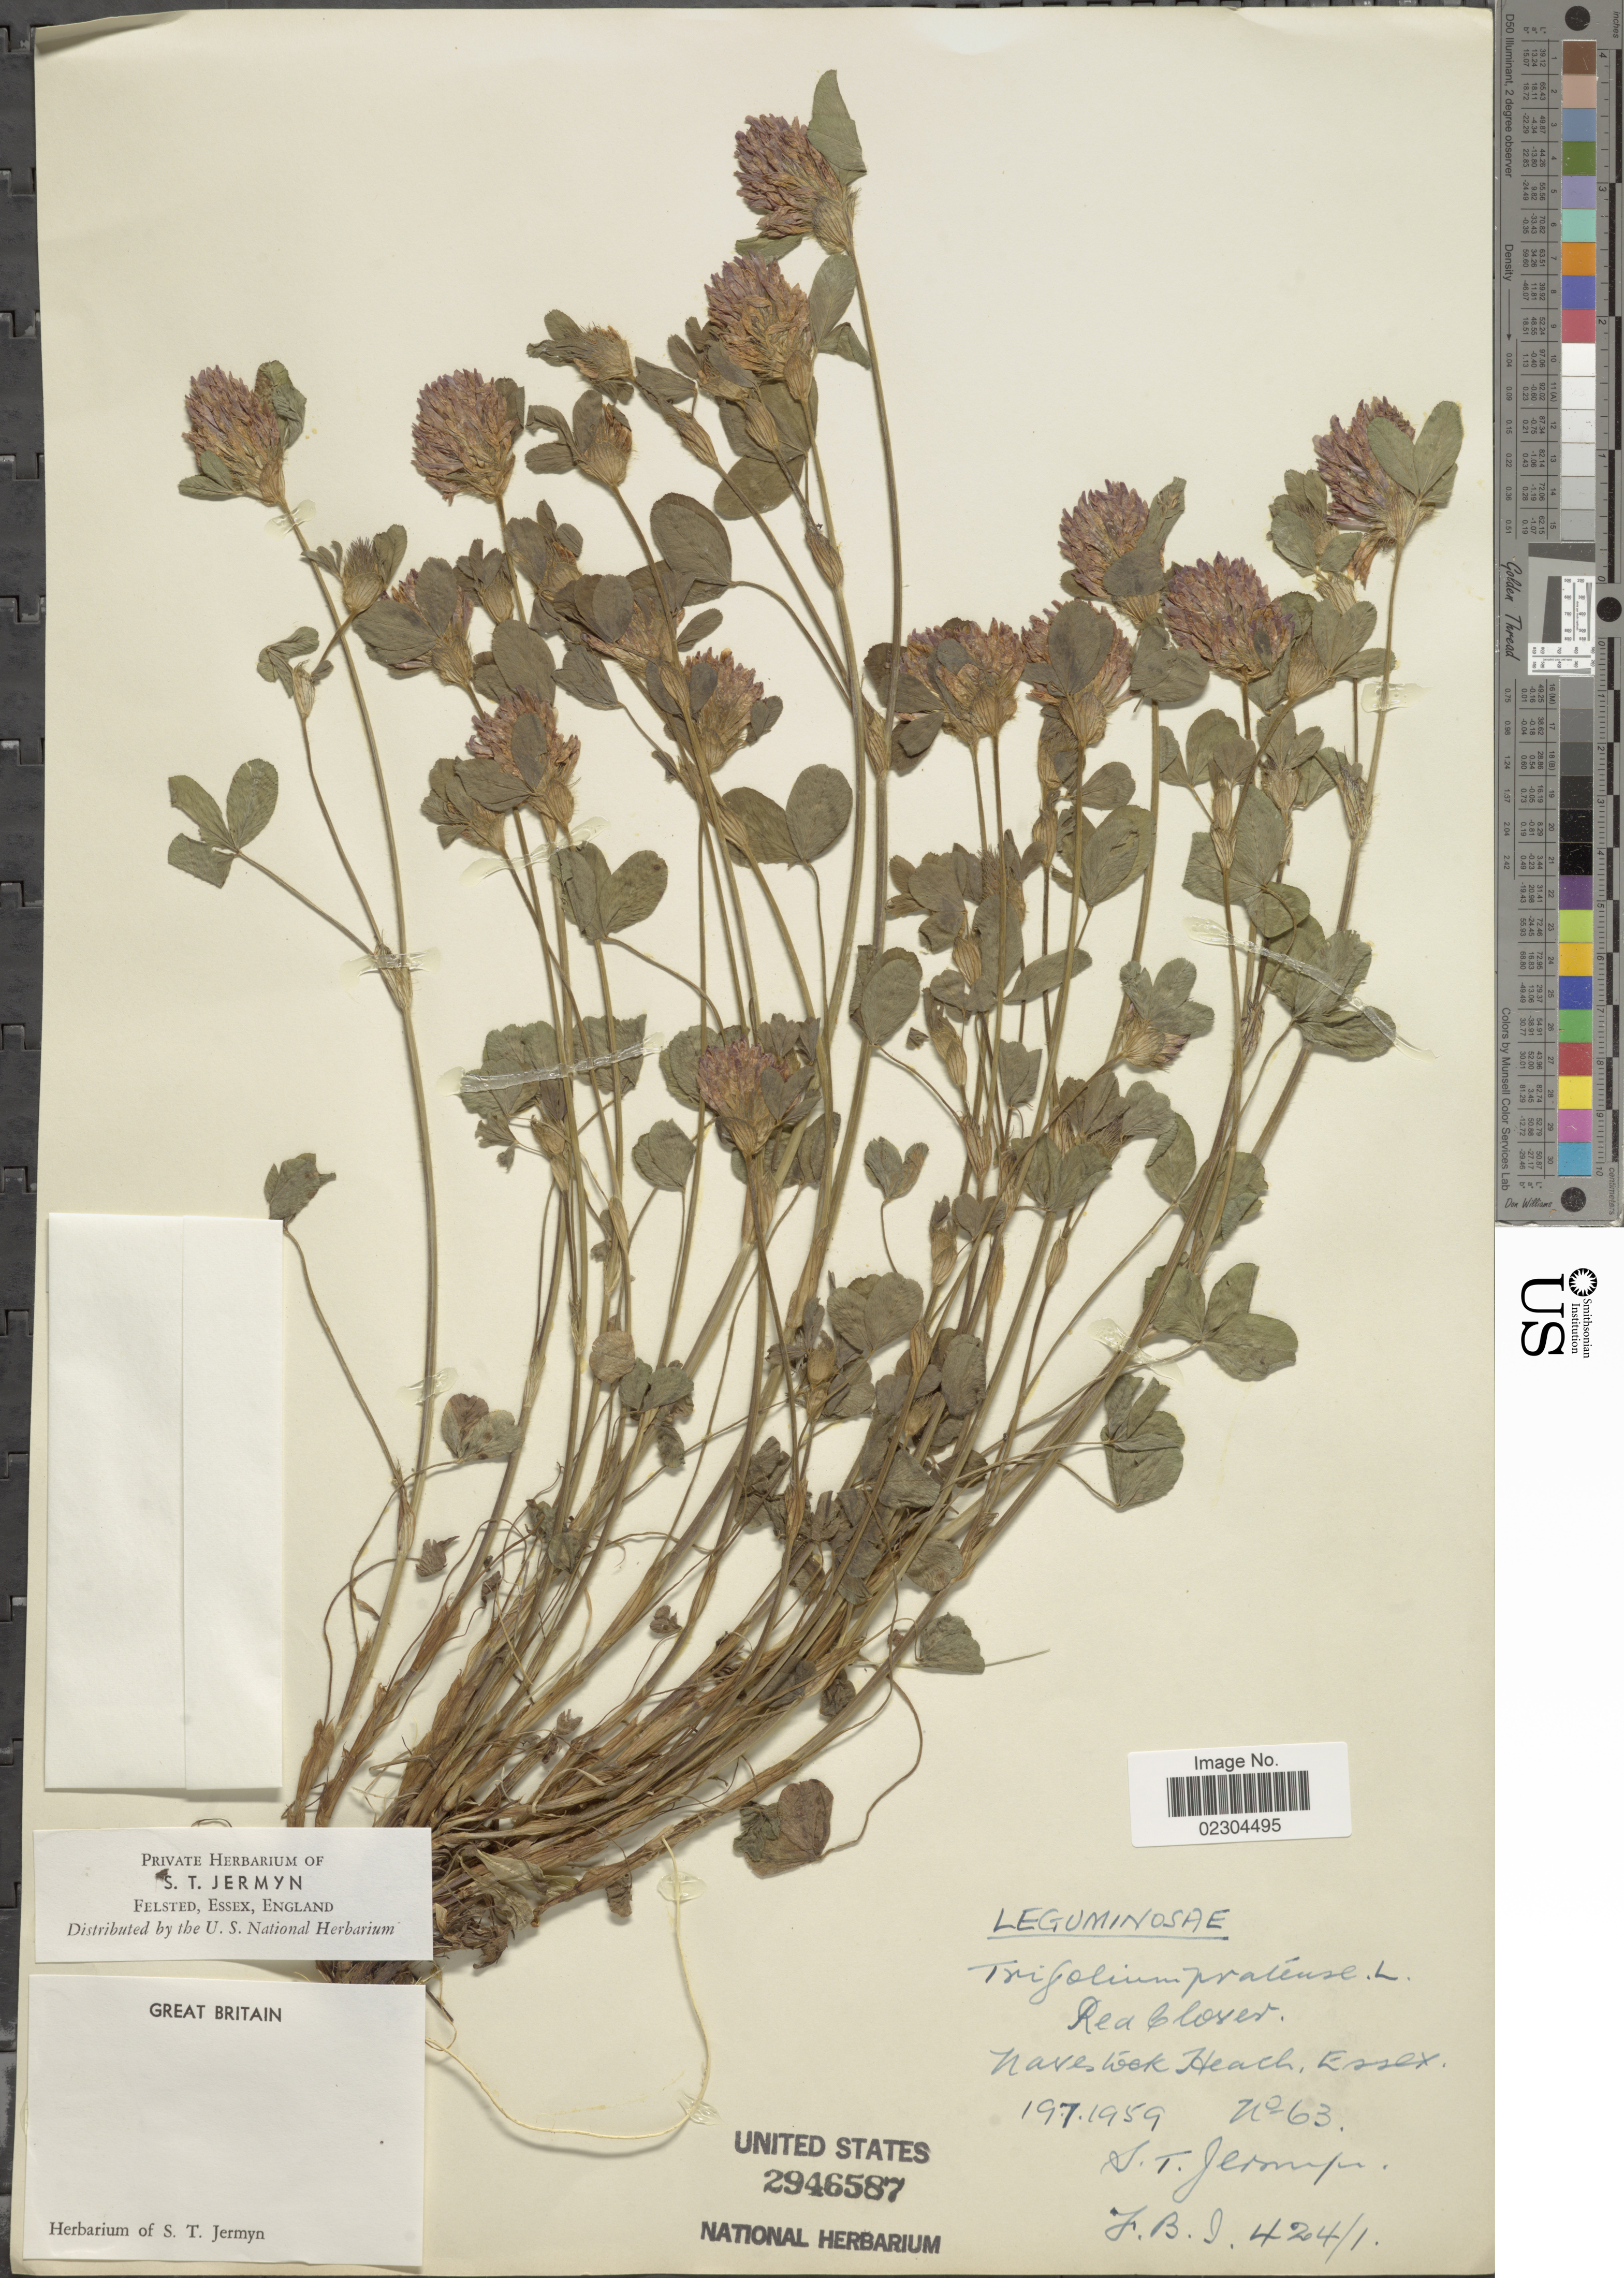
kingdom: Plantae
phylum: Tracheophyta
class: Magnoliopsida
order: Fabales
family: Fabaceae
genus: Trifolium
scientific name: Trifolium pratense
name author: L.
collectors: S. Jermyn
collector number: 63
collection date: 1959-07-19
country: United Kingdom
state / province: England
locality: Great Britain, Nave Wek Heach, Essex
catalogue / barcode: US 2946587